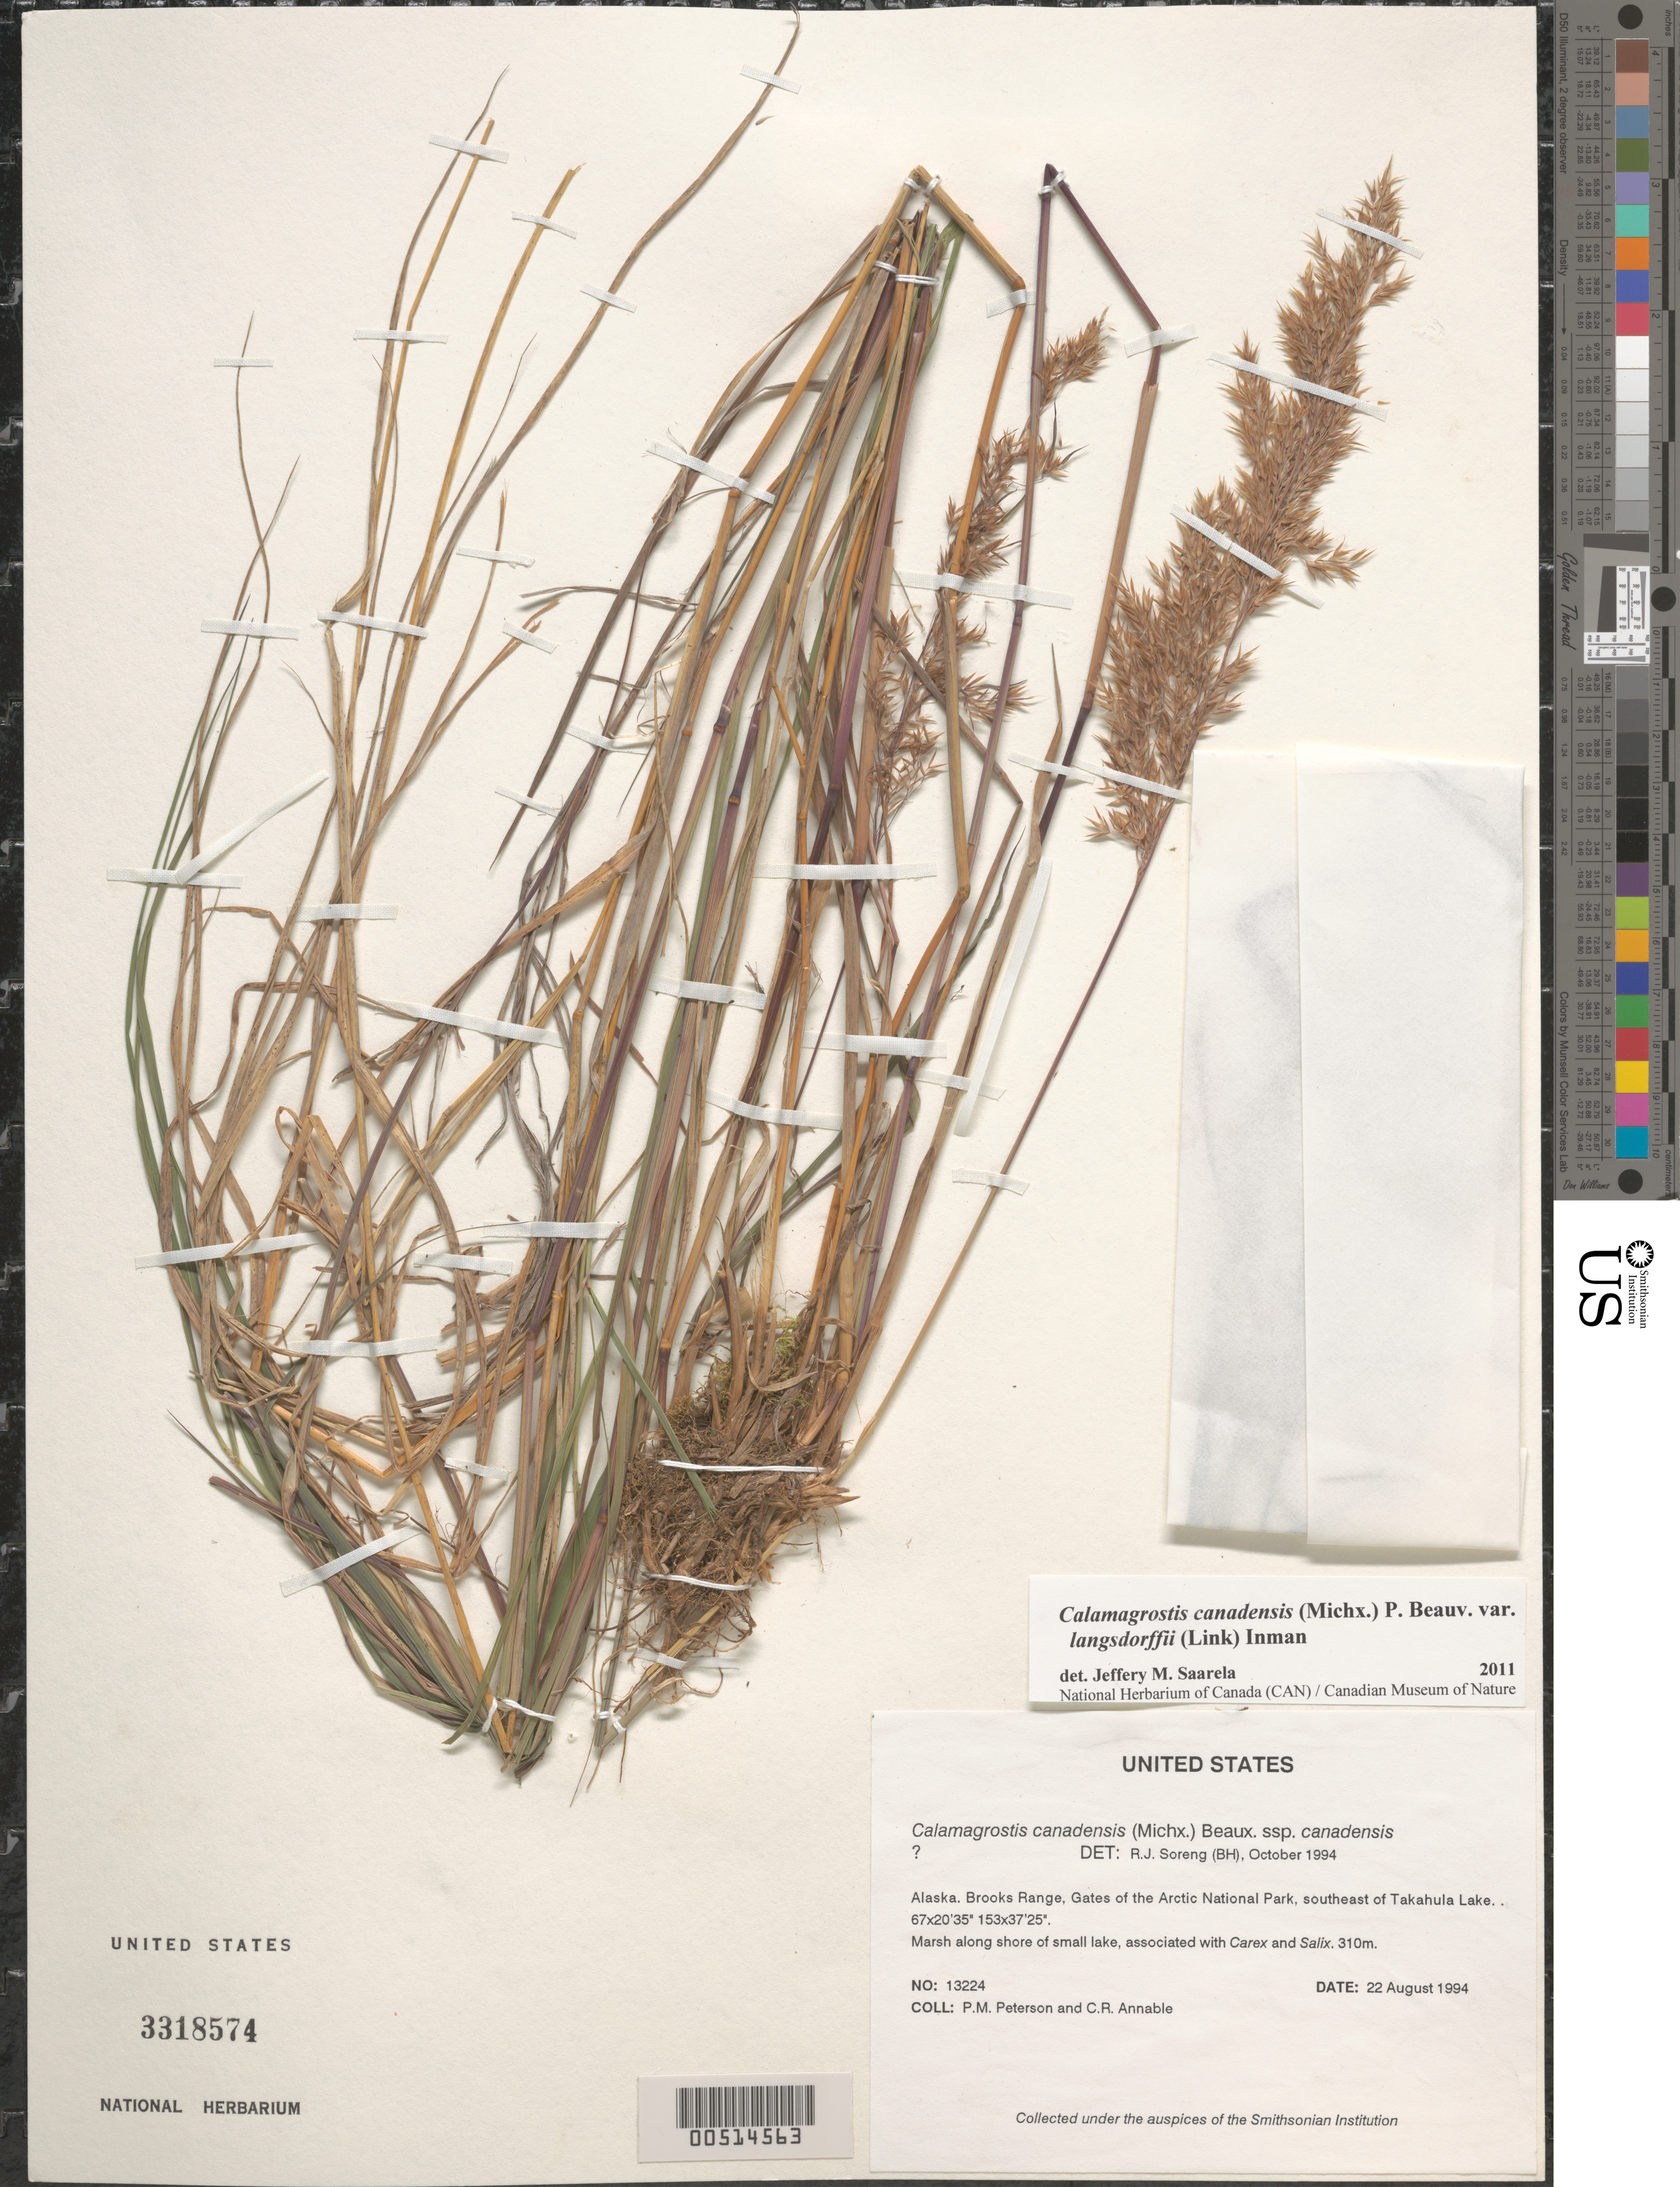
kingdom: Plantae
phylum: Tracheophyta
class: Liliopsida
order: Poales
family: Poaceae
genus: Calamagrostis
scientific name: Calamagrostis canadensis subsp. canadensis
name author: (Michx.) P. Beauv.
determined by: Soreng, Robert J., Research Associate (BOT), Smithsonian Institution - National Museum of Natural History (UNITED STATES)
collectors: P. M. Peterson & C. R. Annable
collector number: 13224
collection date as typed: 22 Aug 1994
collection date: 1994-08-22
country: United States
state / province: Alaska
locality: Brooks Range, Gates of the Arctic National Park, southeast of Takahula Lake.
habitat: Marsh along shore of small lake, associated with {Carex} and {Salix}.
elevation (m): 310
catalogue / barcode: US 3318574